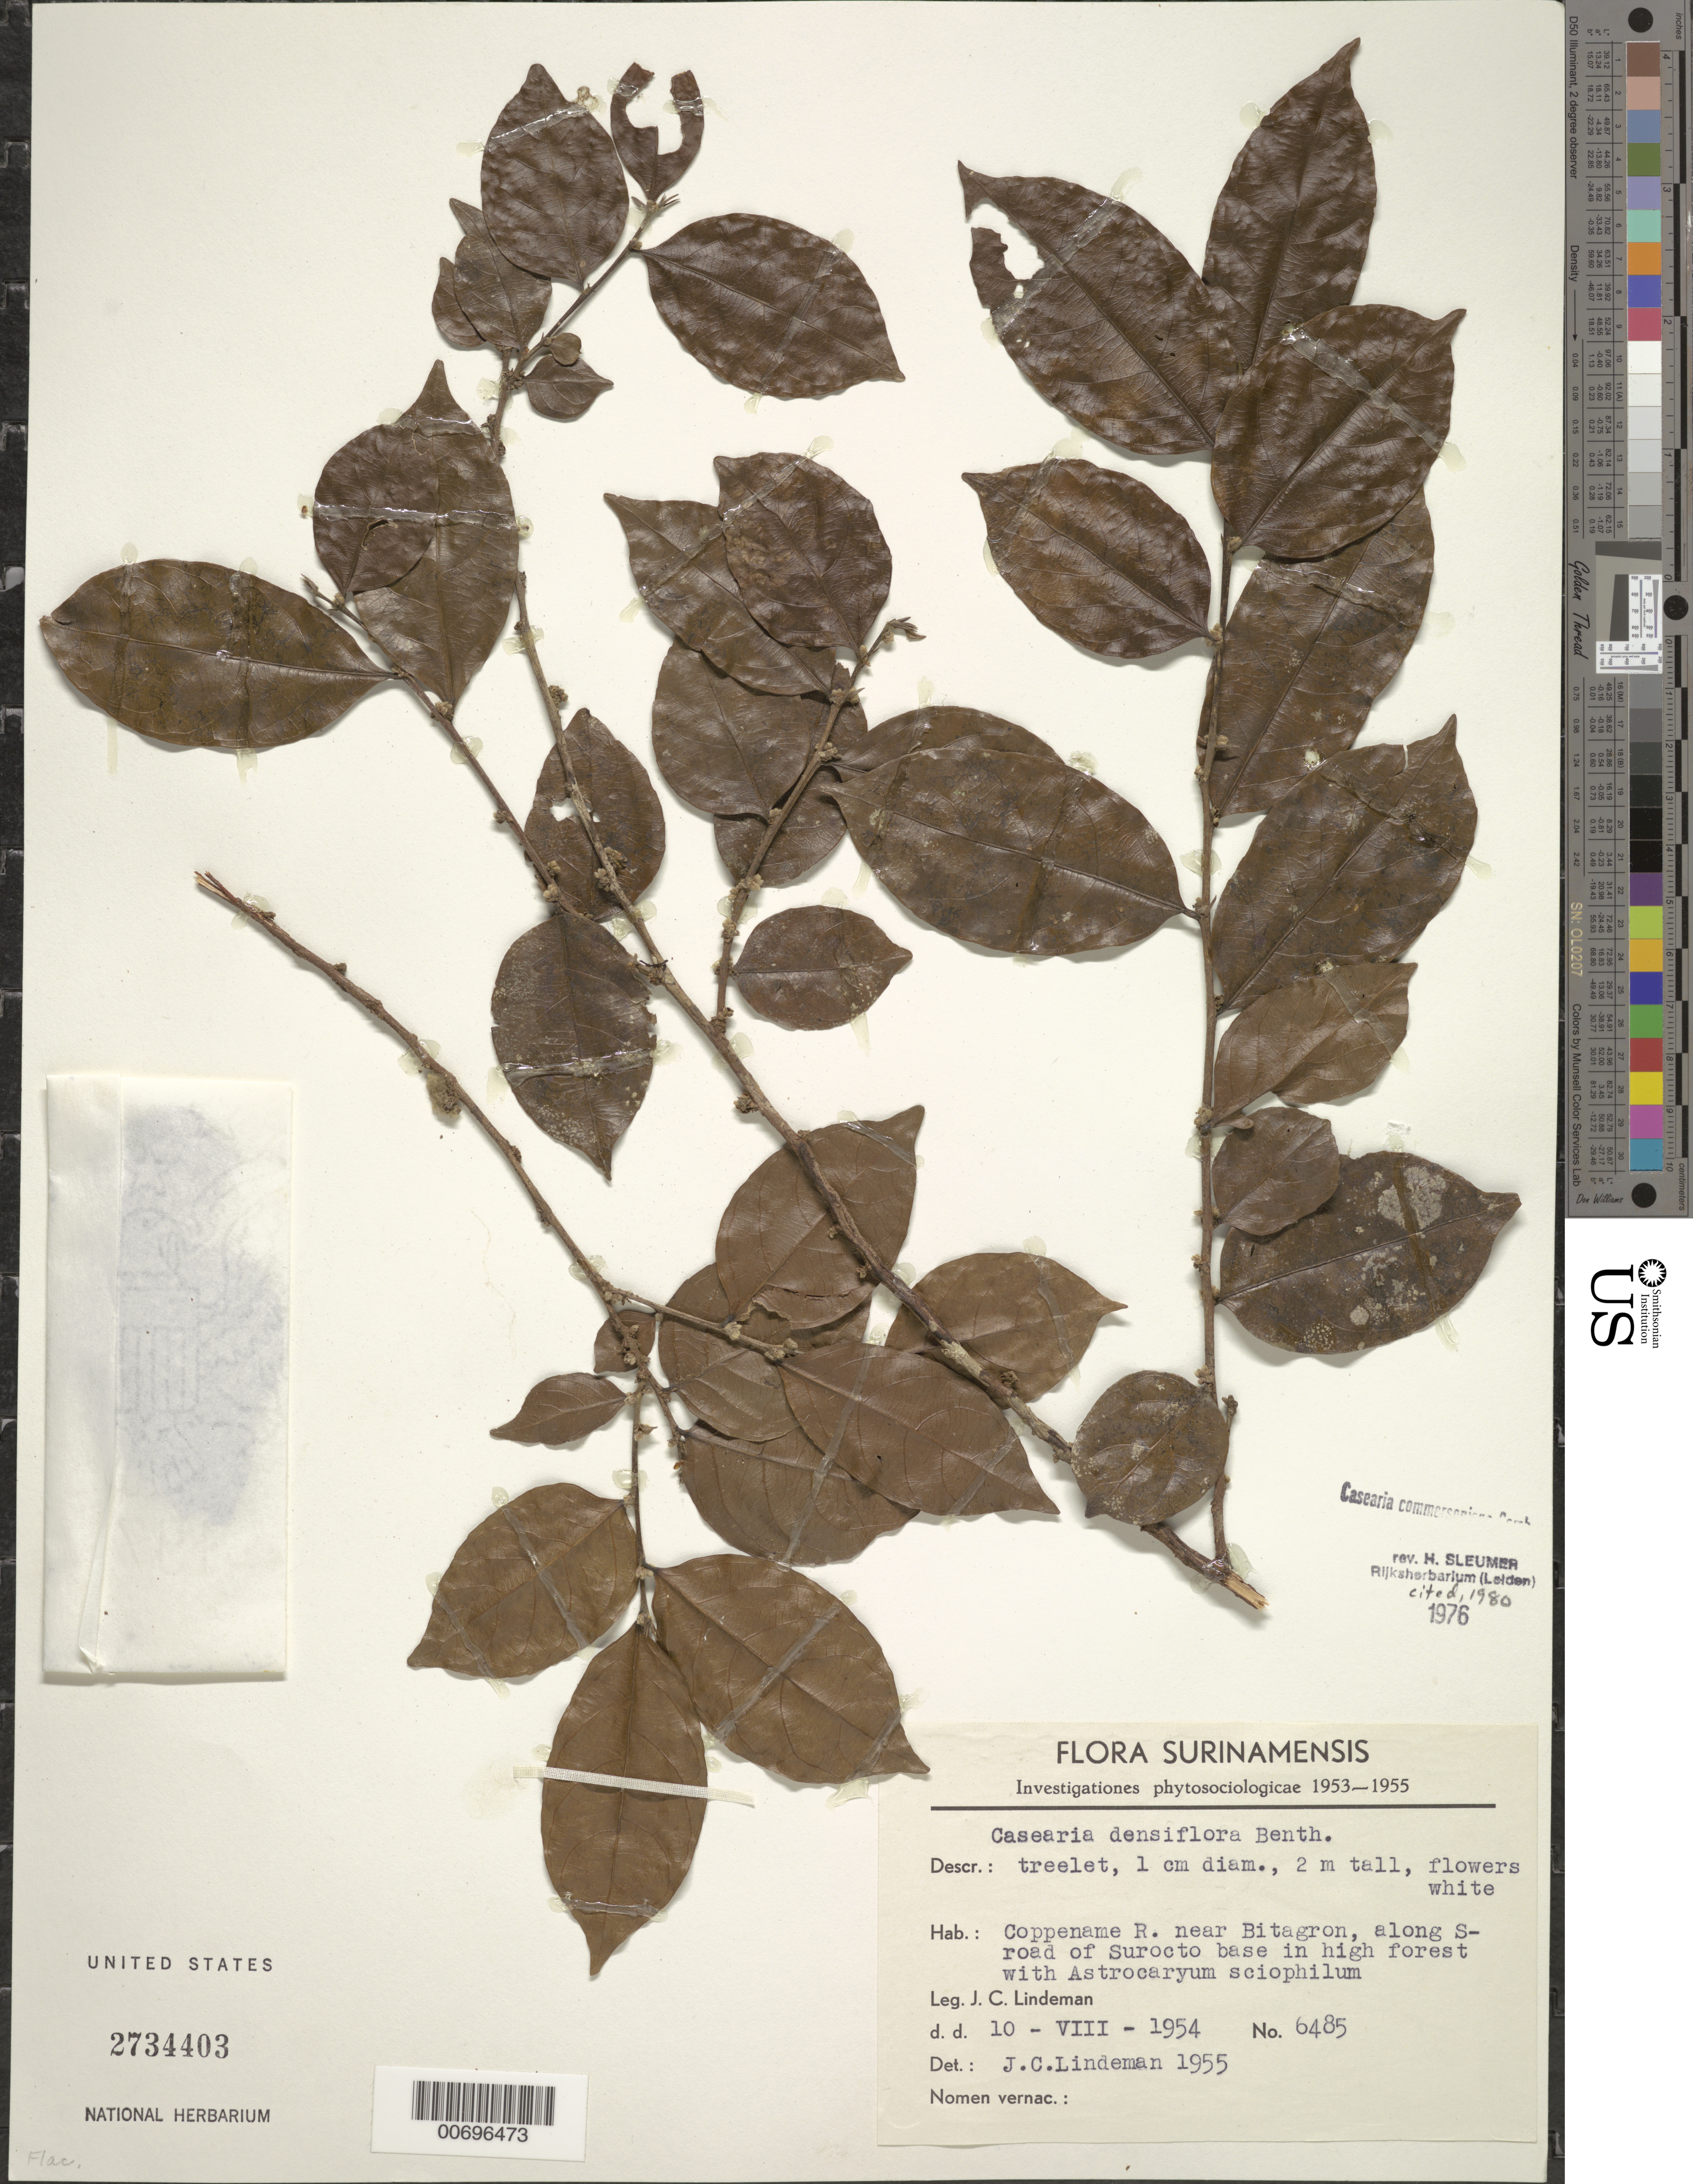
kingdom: Plantae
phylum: Tracheophyta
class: Magnoliopsida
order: Malpighiales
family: Salicaceae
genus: Piparea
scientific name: Piparea dentata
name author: Aubl.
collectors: J. C. Lindeman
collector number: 6485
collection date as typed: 10-Aug-55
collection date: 1955-08-10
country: Suriname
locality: Upper Coppename R., near Bitagron, along S-road of Surocto base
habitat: High forest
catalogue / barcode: US 2734403